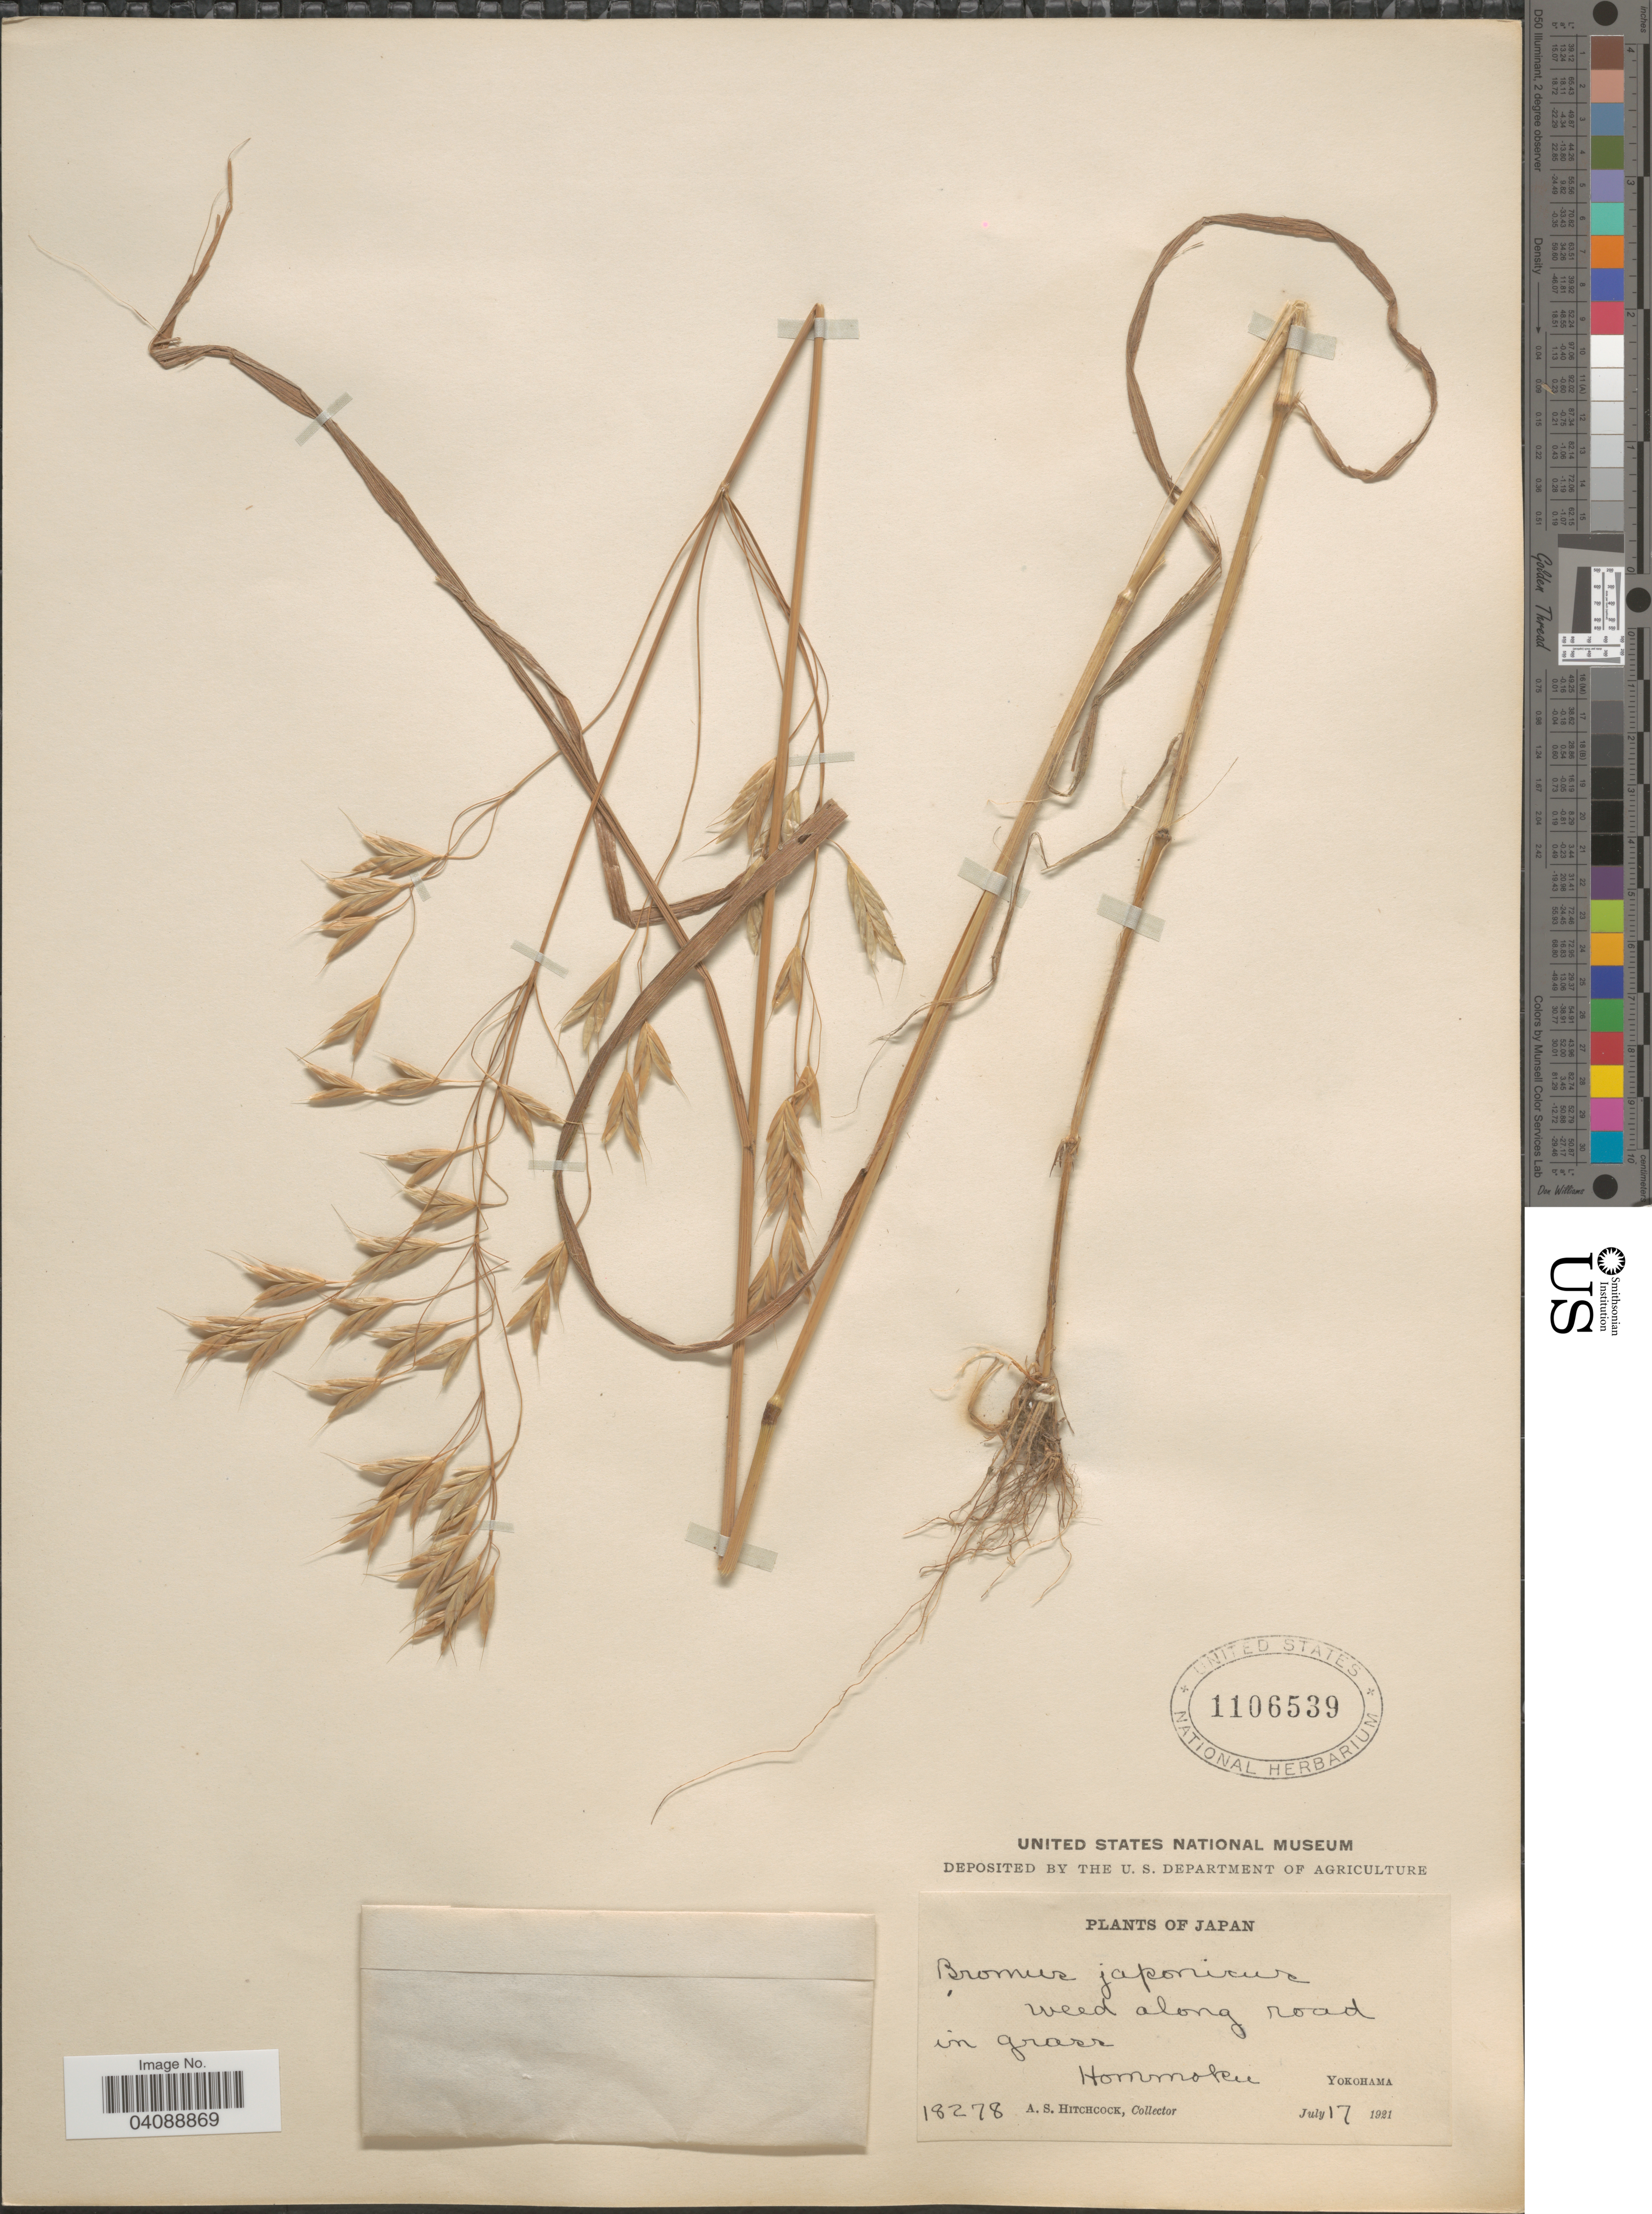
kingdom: Plantae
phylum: Tracheophyta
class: Liliopsida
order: Poales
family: Poaceae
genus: Bromus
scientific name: Bromus japonicus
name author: Houtt.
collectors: A. S. Hitchcock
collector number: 18278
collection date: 1921-07-17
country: Japan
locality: Hommoku. Yokohama.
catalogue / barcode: US 1106539